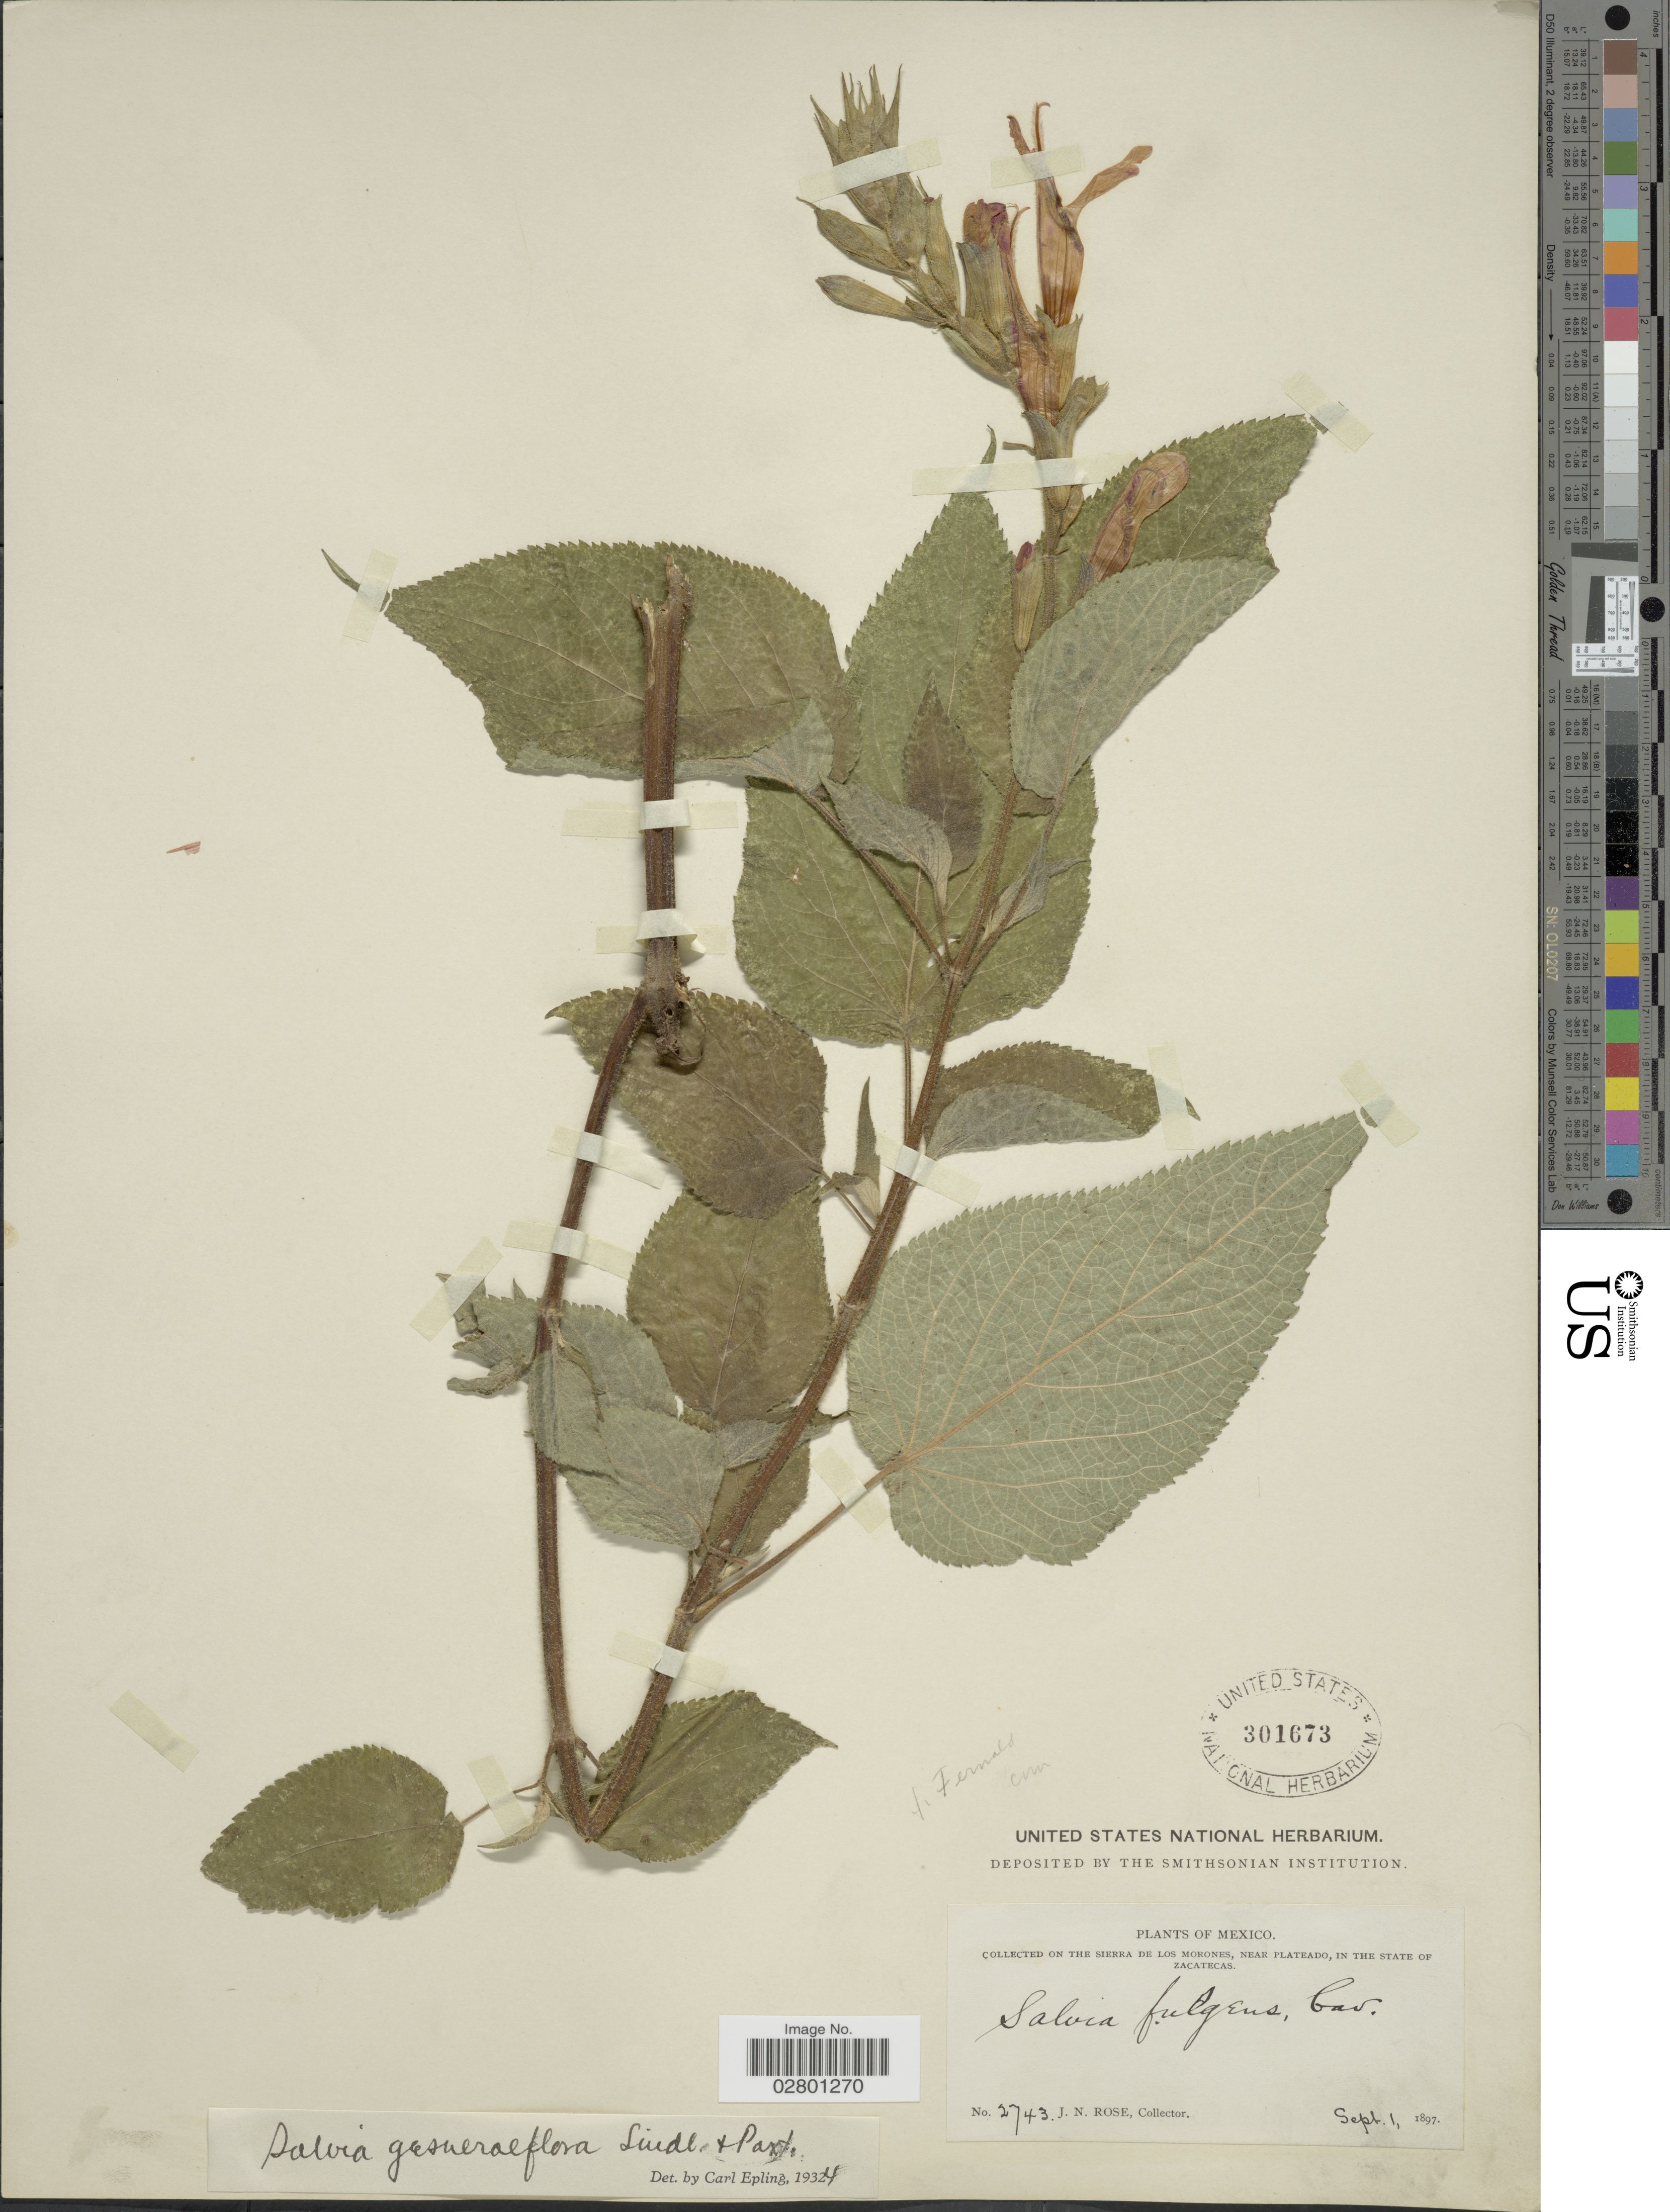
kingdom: Plantae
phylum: Tracheophyta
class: Magnoliopsida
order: Lamiales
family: Lamiaceae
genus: Salvia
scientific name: Salvia gesneriiflora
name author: Lindl. & Paxton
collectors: J. N. Rose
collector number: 2743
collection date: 1897-09-01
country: Mexico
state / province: Zacatecas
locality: On the Sierra de Los Morones, near Plateado.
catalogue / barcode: US 301673